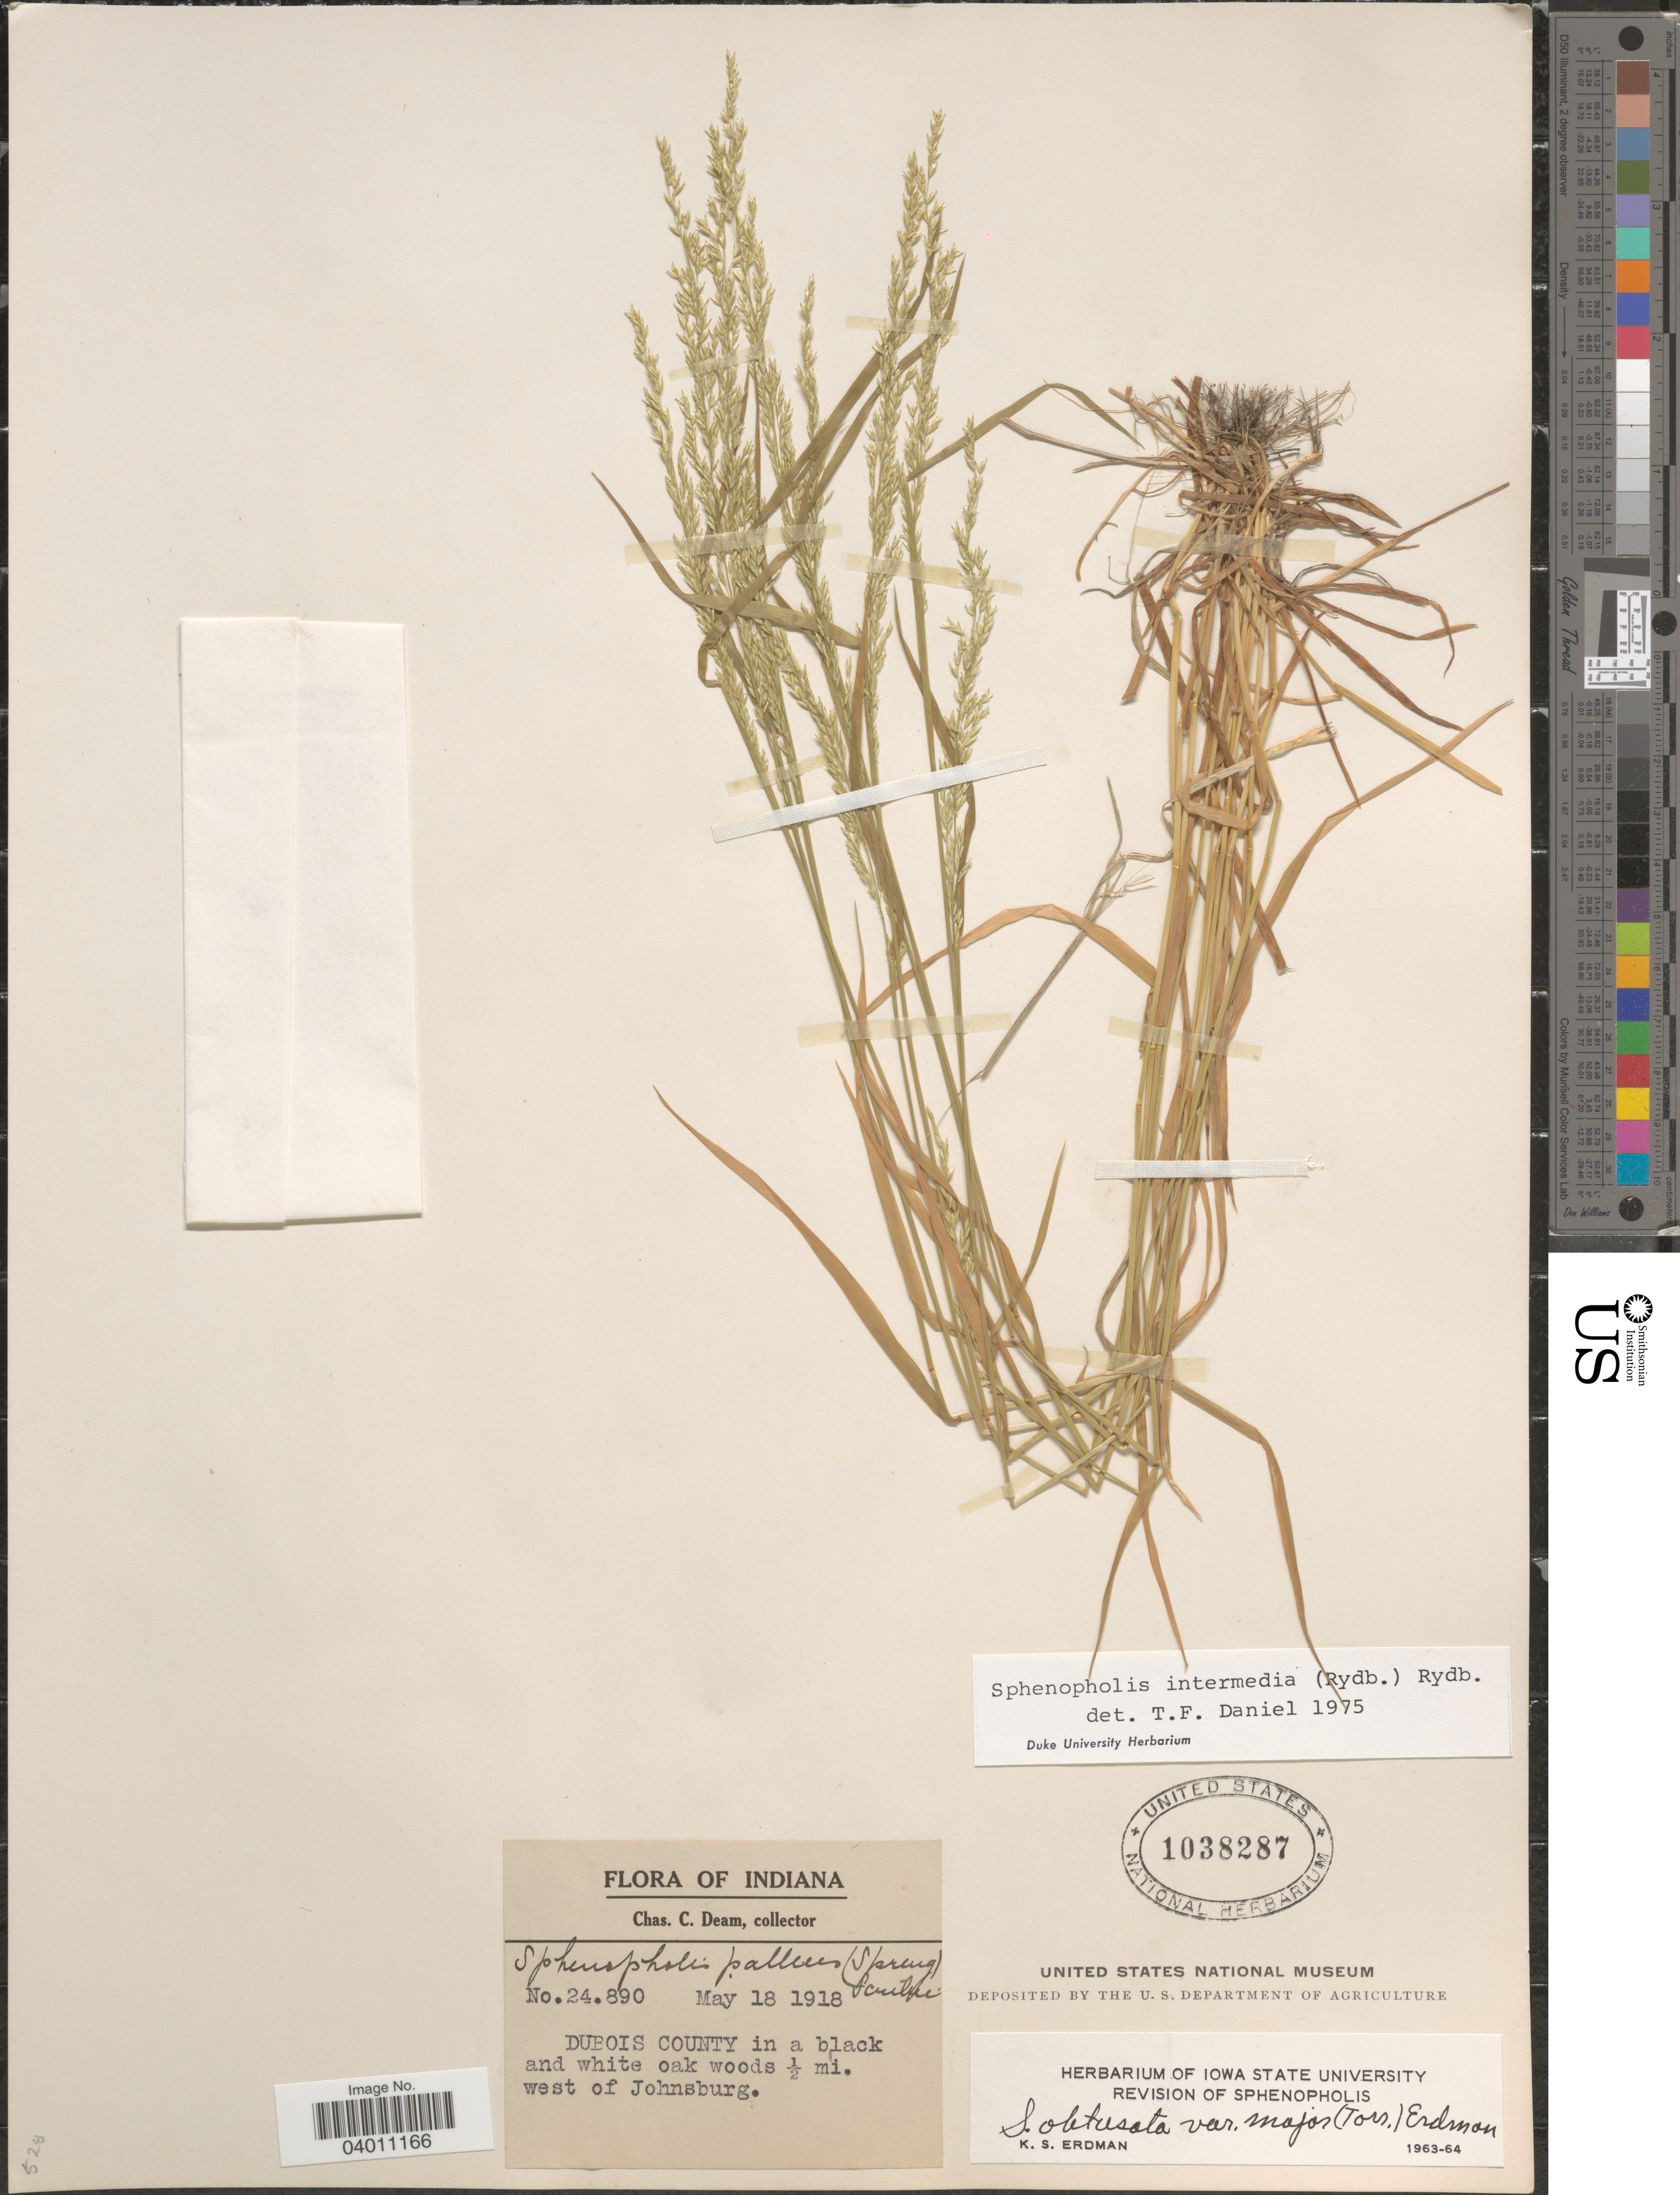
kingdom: Plantae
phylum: Tracheophyta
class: Liliopsida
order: Poales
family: Poaceae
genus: Sphenopholis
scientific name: Sphenopholis intermedia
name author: (Rydb.) Rydb.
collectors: C. C. Deam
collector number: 24890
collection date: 1918-05-18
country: United States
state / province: Indiana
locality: Dubois County in a black and white oak woods ½ mi. west of Johnsburg.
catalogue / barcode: US 1038287